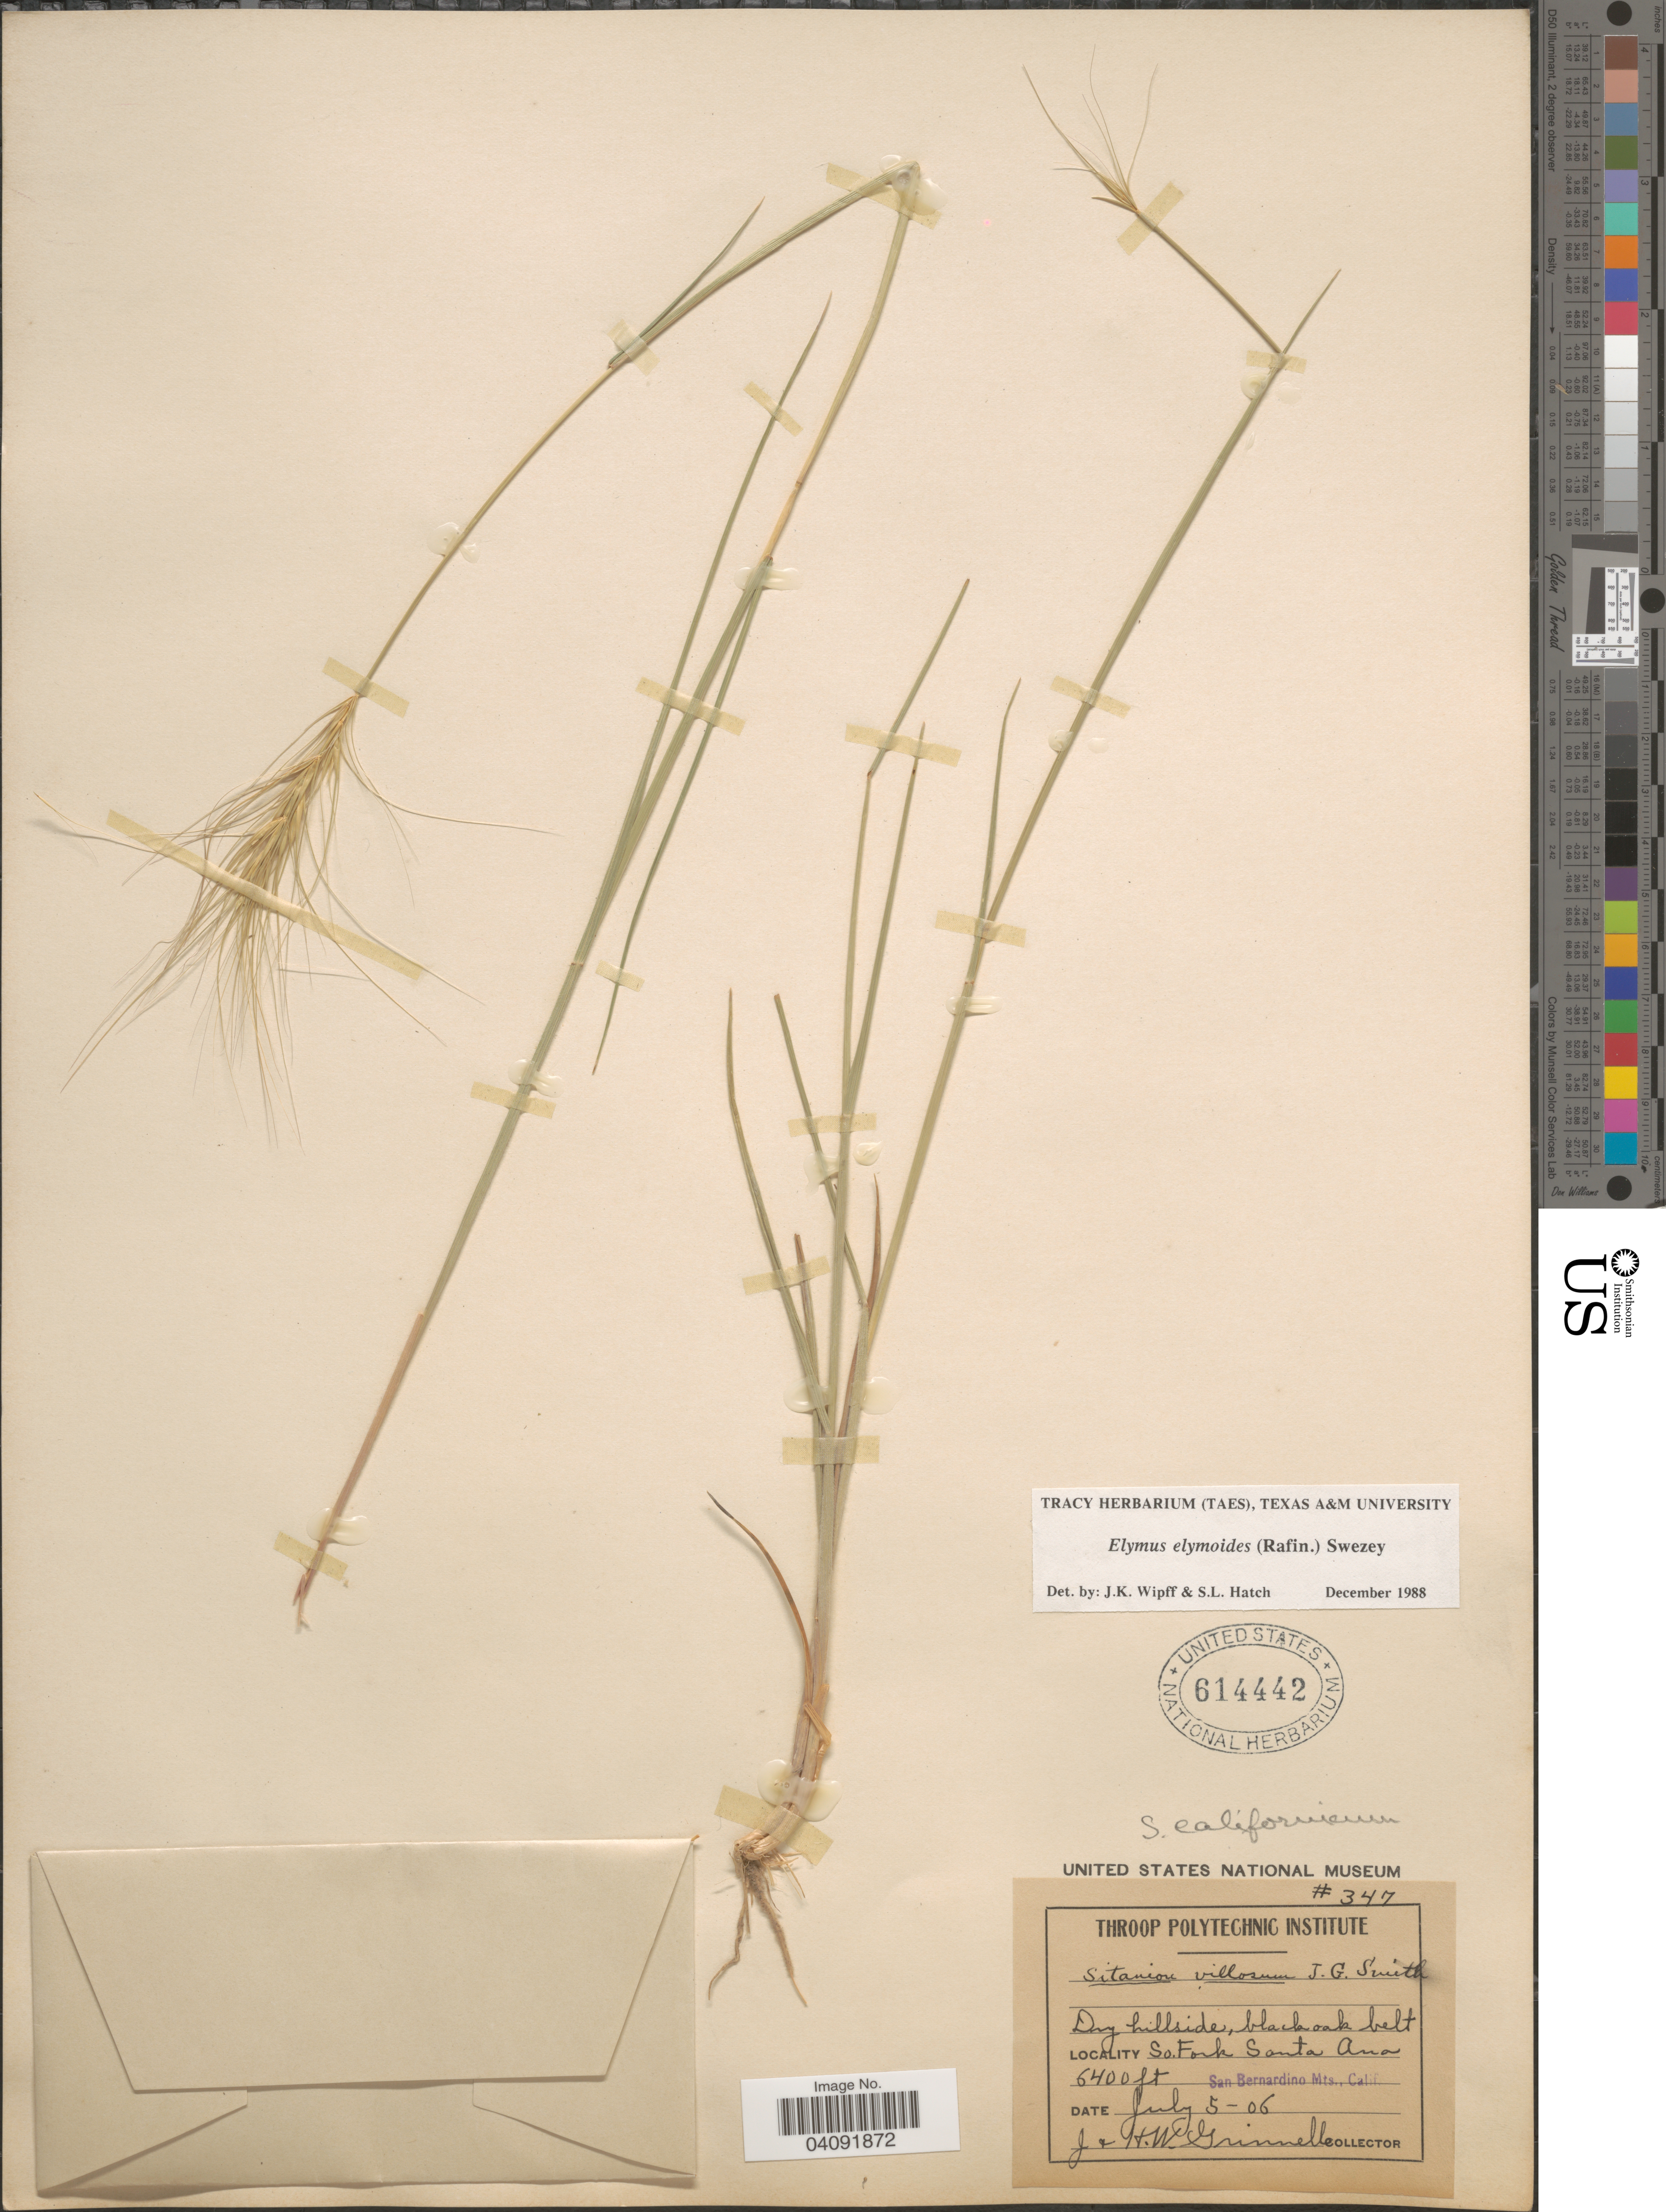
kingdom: Plantae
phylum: Tracheophyta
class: Liliopsida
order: Poales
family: Poaceae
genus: Elymus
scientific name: Elymus elymoides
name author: (Raf.) Swezey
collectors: J. Grinnell & H. Grinnell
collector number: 347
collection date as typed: Transcribed d/m/y: 5/7/6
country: United States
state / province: California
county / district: San Bernardino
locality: Dry hillside, black oak belt. So. Fork Santa Ana. San Bernardino Mts.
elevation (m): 1951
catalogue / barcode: US 614442